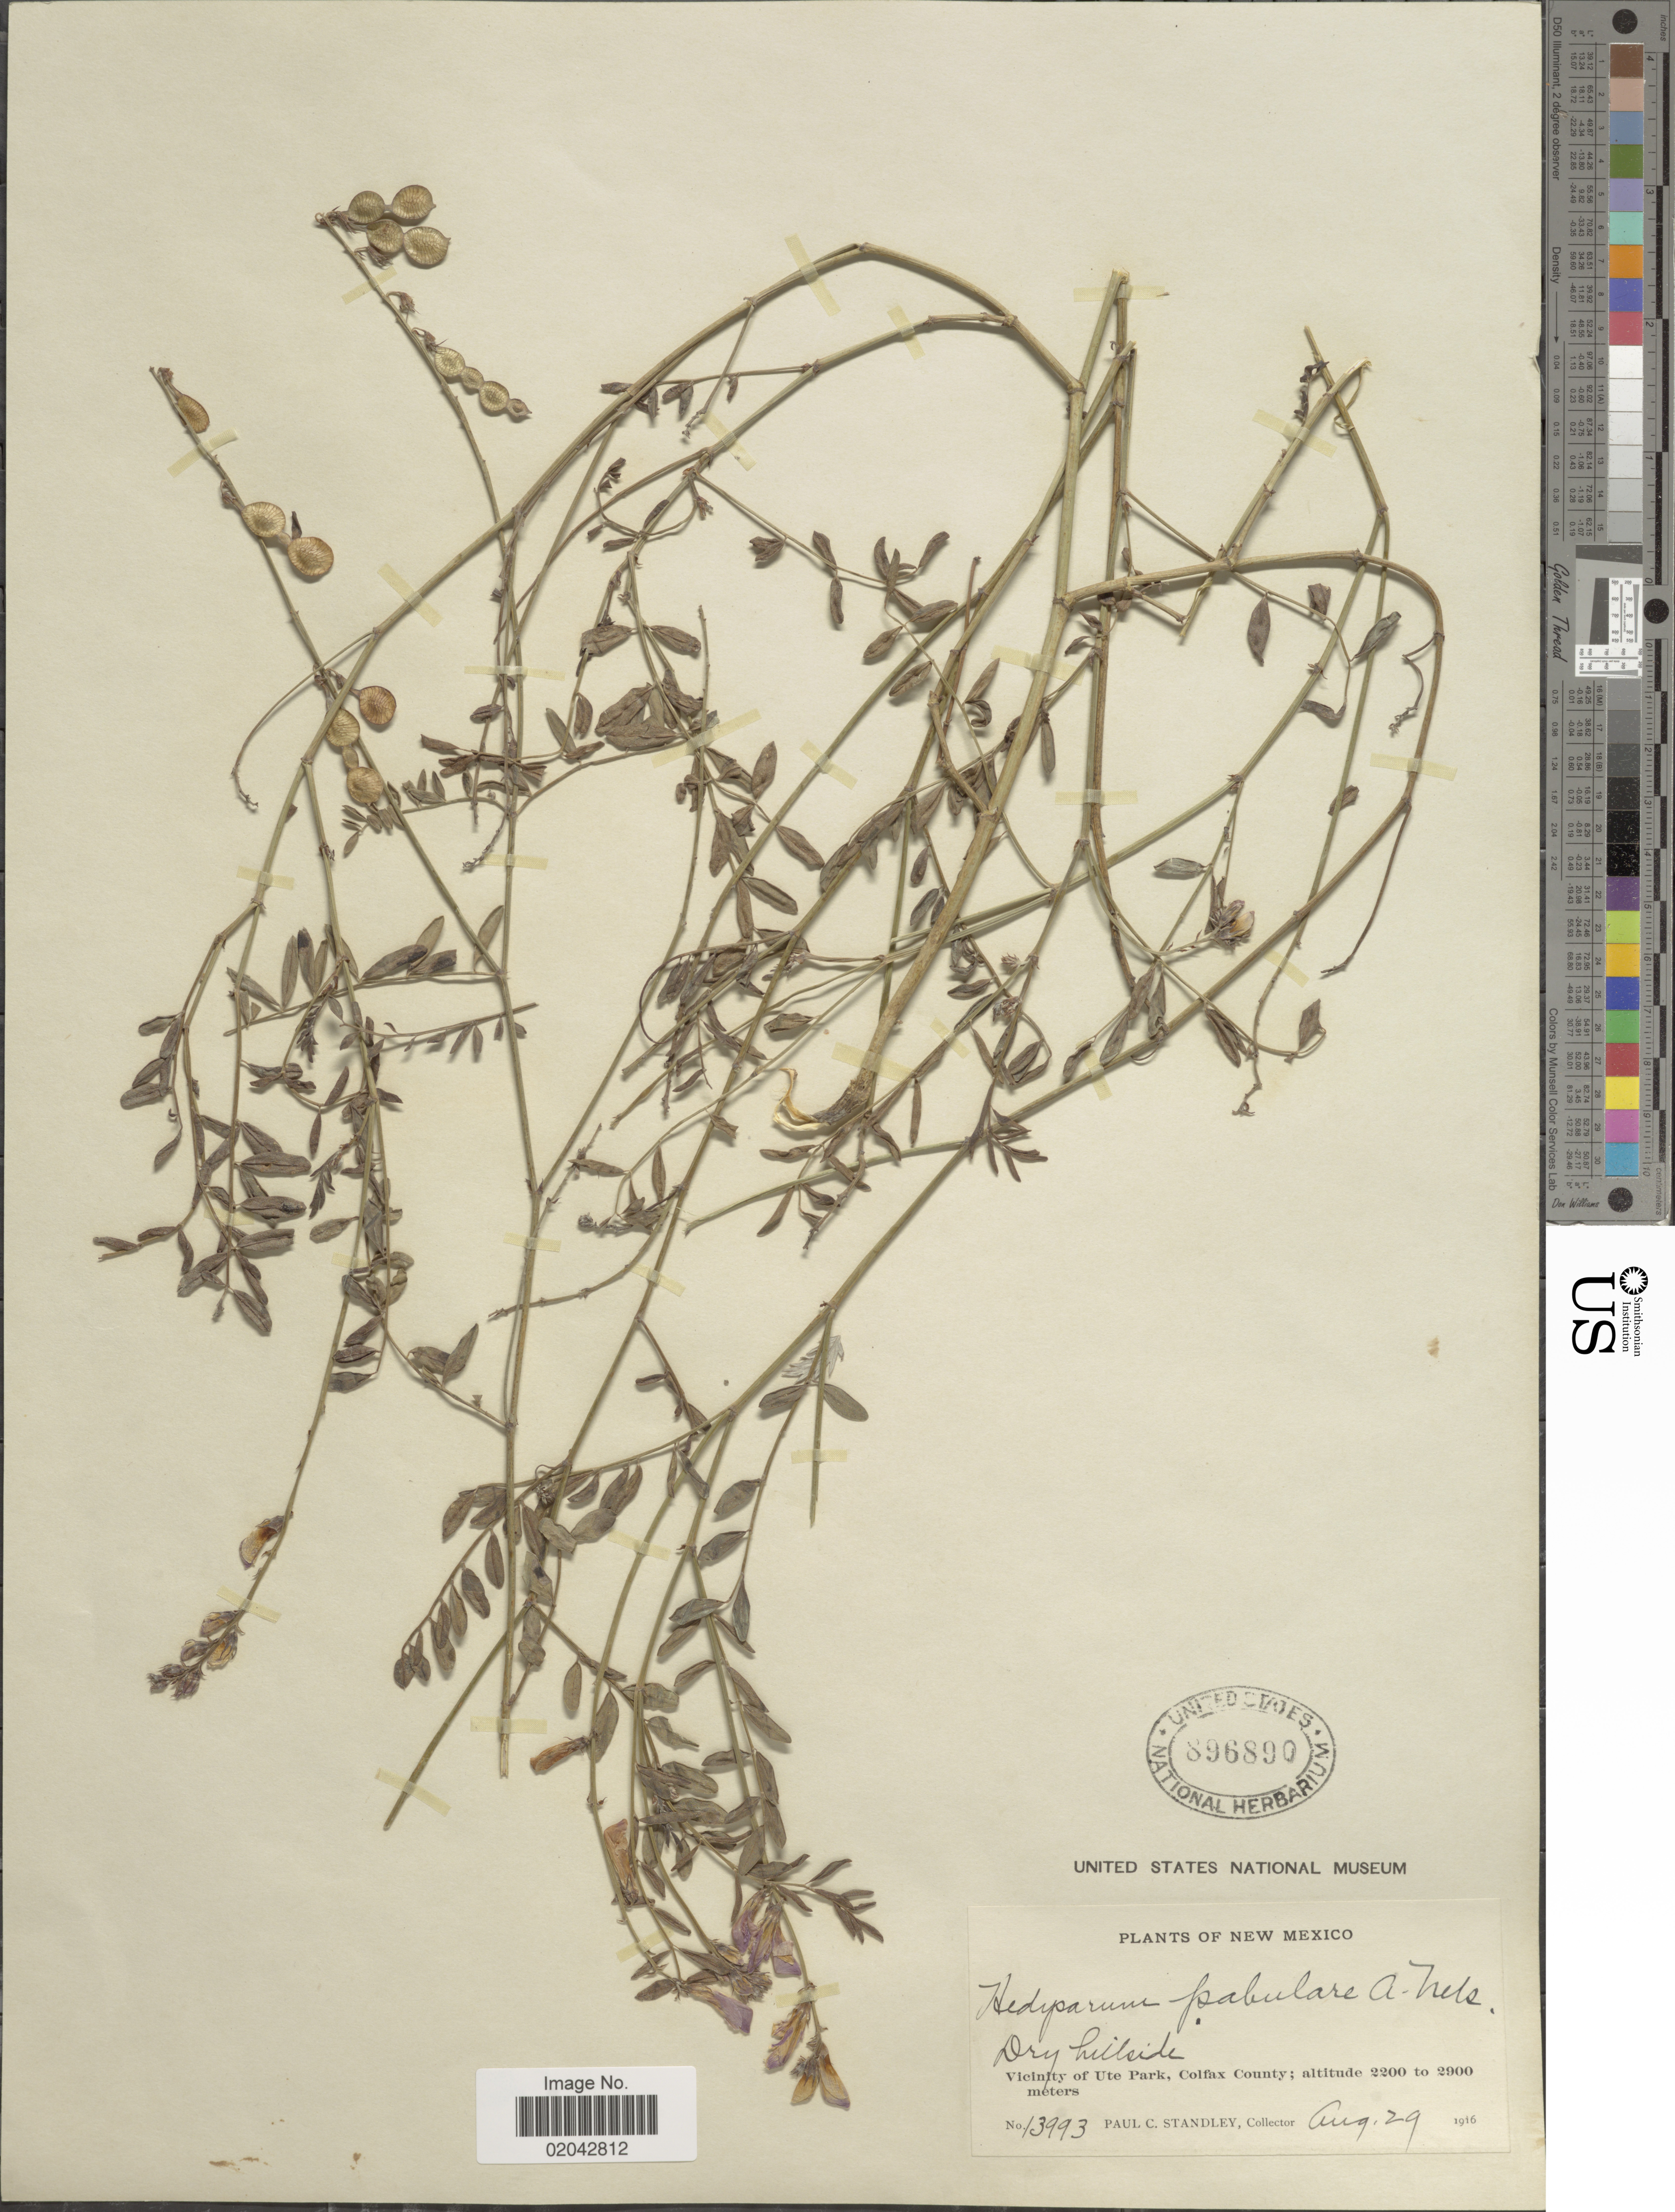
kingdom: Plantae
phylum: Tracheophyta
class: Magnoliopsida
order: Fabales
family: Fabaceae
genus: Hedysarum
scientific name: Hedysarum pabulare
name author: A. Nelson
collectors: P. C. Standley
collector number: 13993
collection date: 1916-08-29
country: United States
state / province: New Mexico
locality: Dry hillside, vicinity of Ute Park, Colfax County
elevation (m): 2200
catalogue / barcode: US 896890